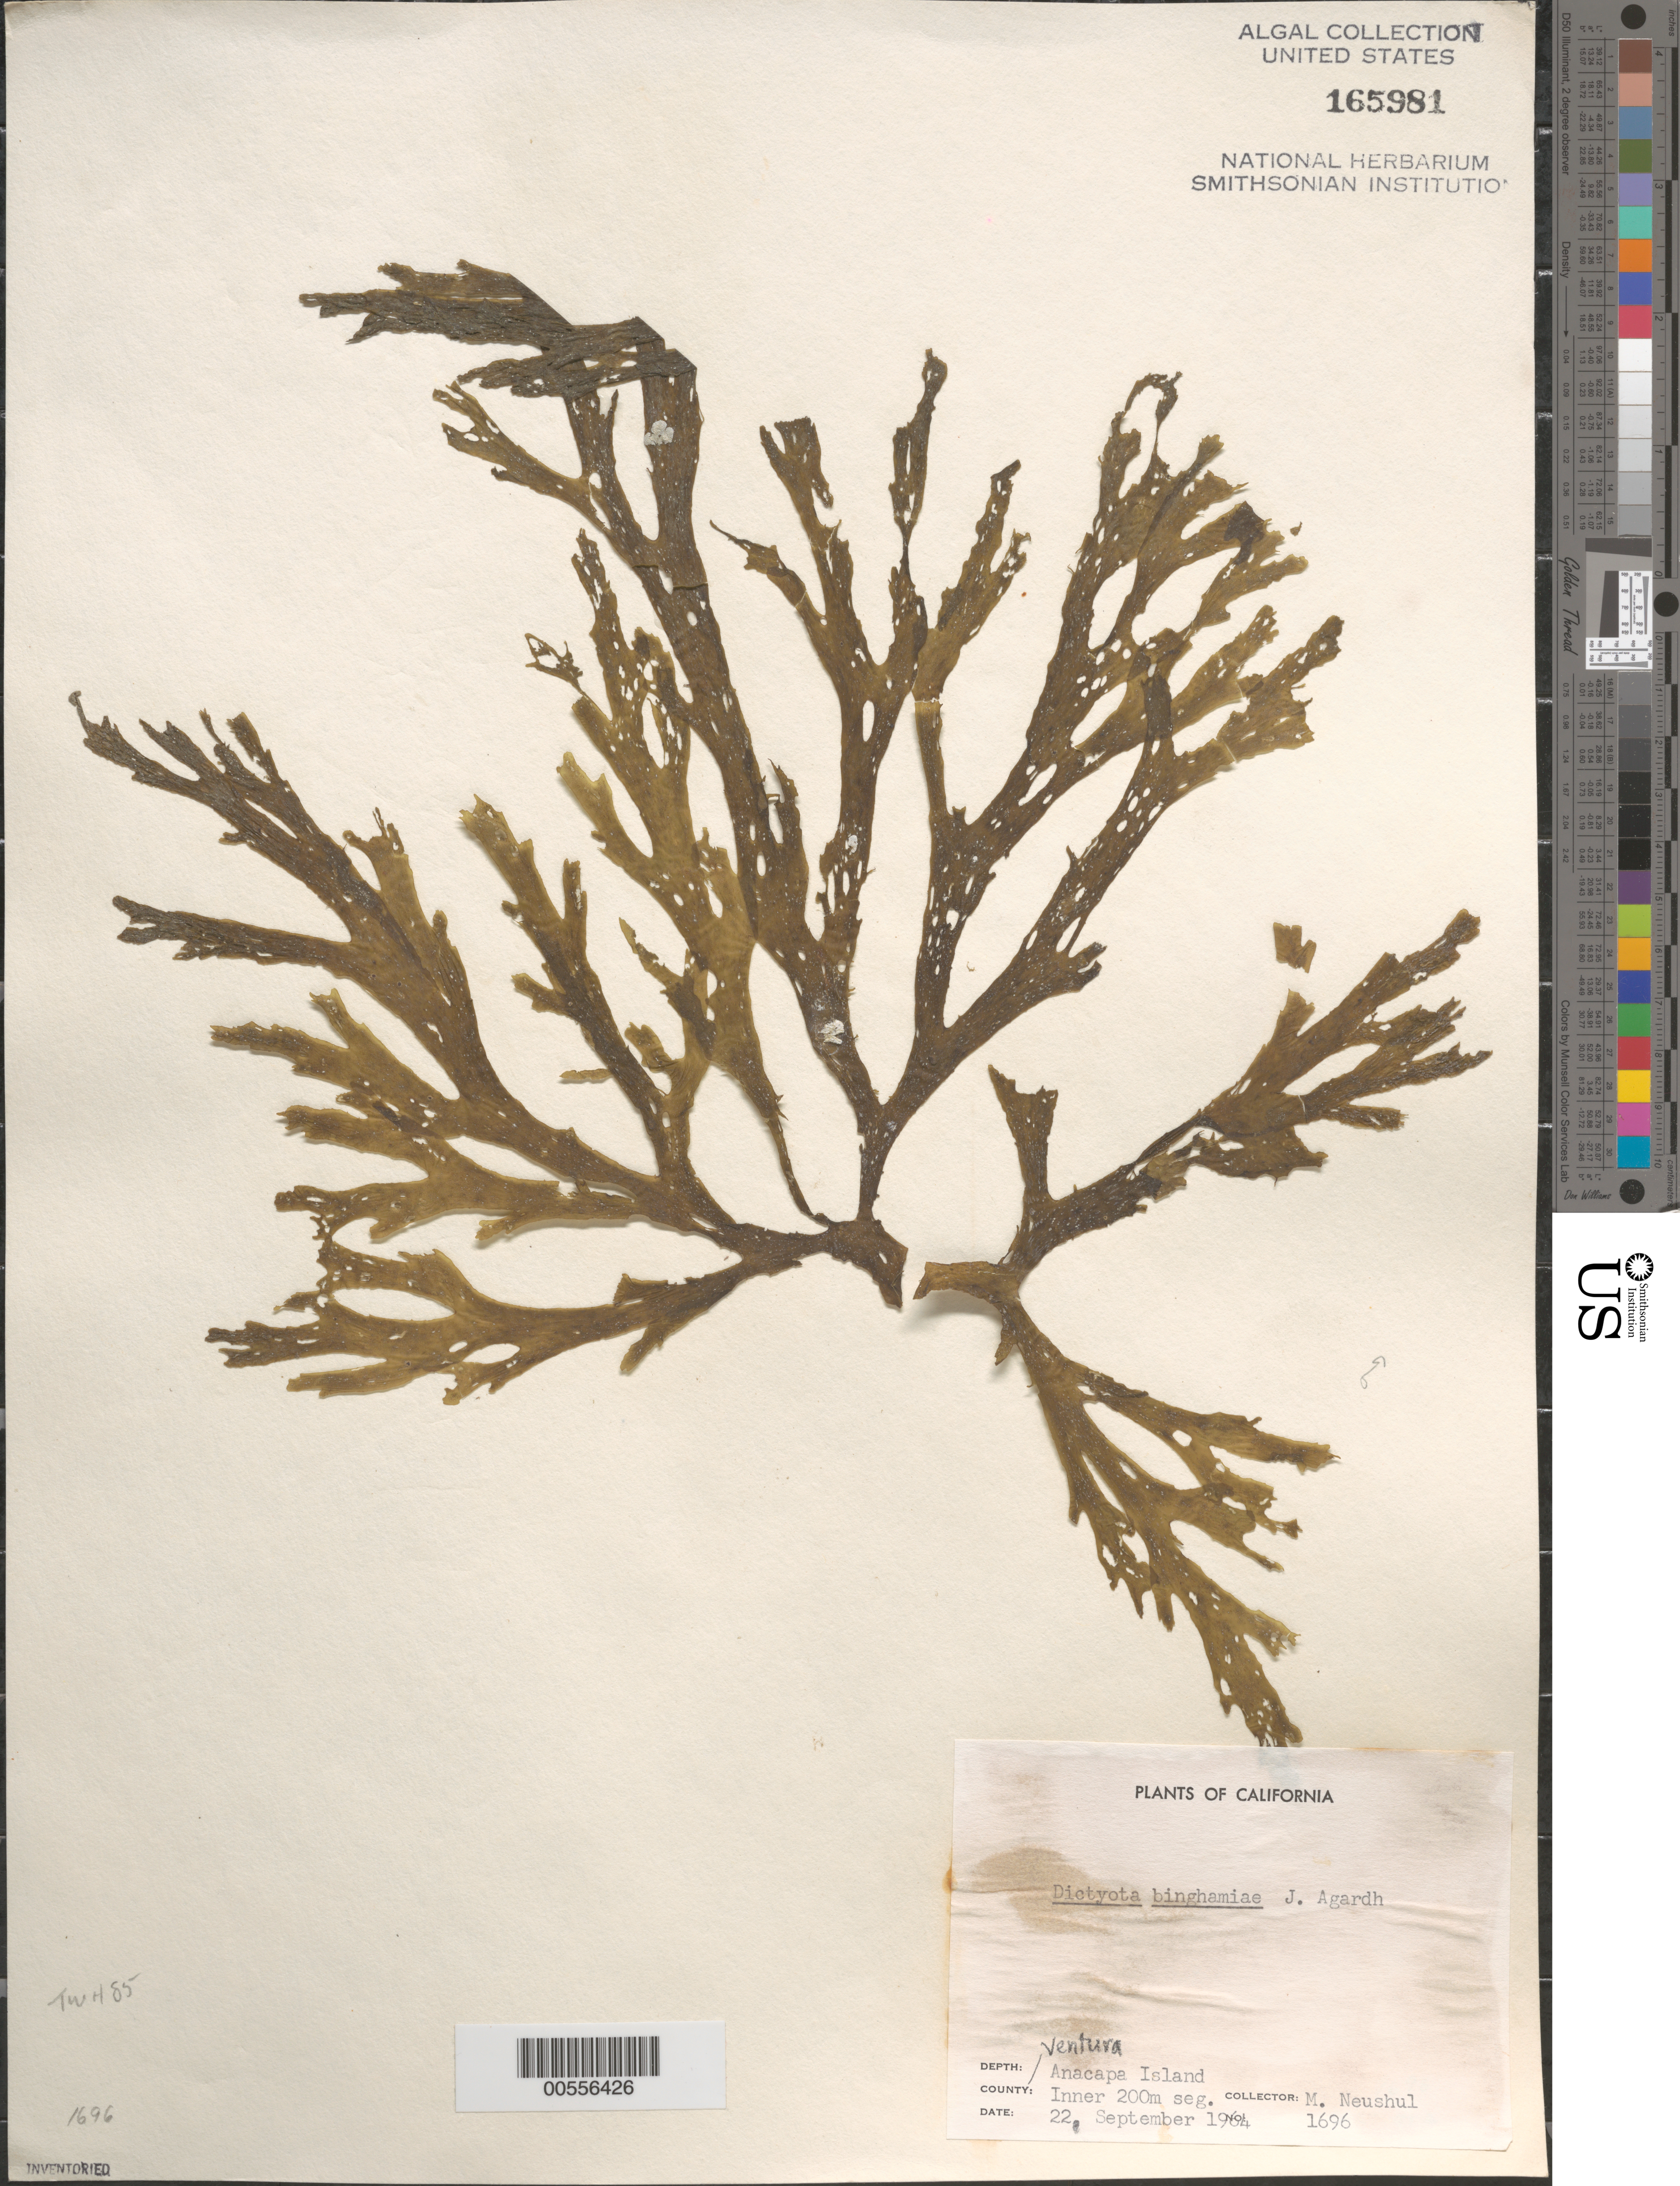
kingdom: Chromista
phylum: Ochrophyta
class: Phaeophyceae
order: Dictyotales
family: Dictyotaceae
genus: Dictyota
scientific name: Dictyota binghamiae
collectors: M. Neushul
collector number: Neushul 1696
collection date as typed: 22 Sep 1964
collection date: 1964-09-22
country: United States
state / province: California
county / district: Ventura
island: Anacapa Island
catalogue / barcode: US 165981